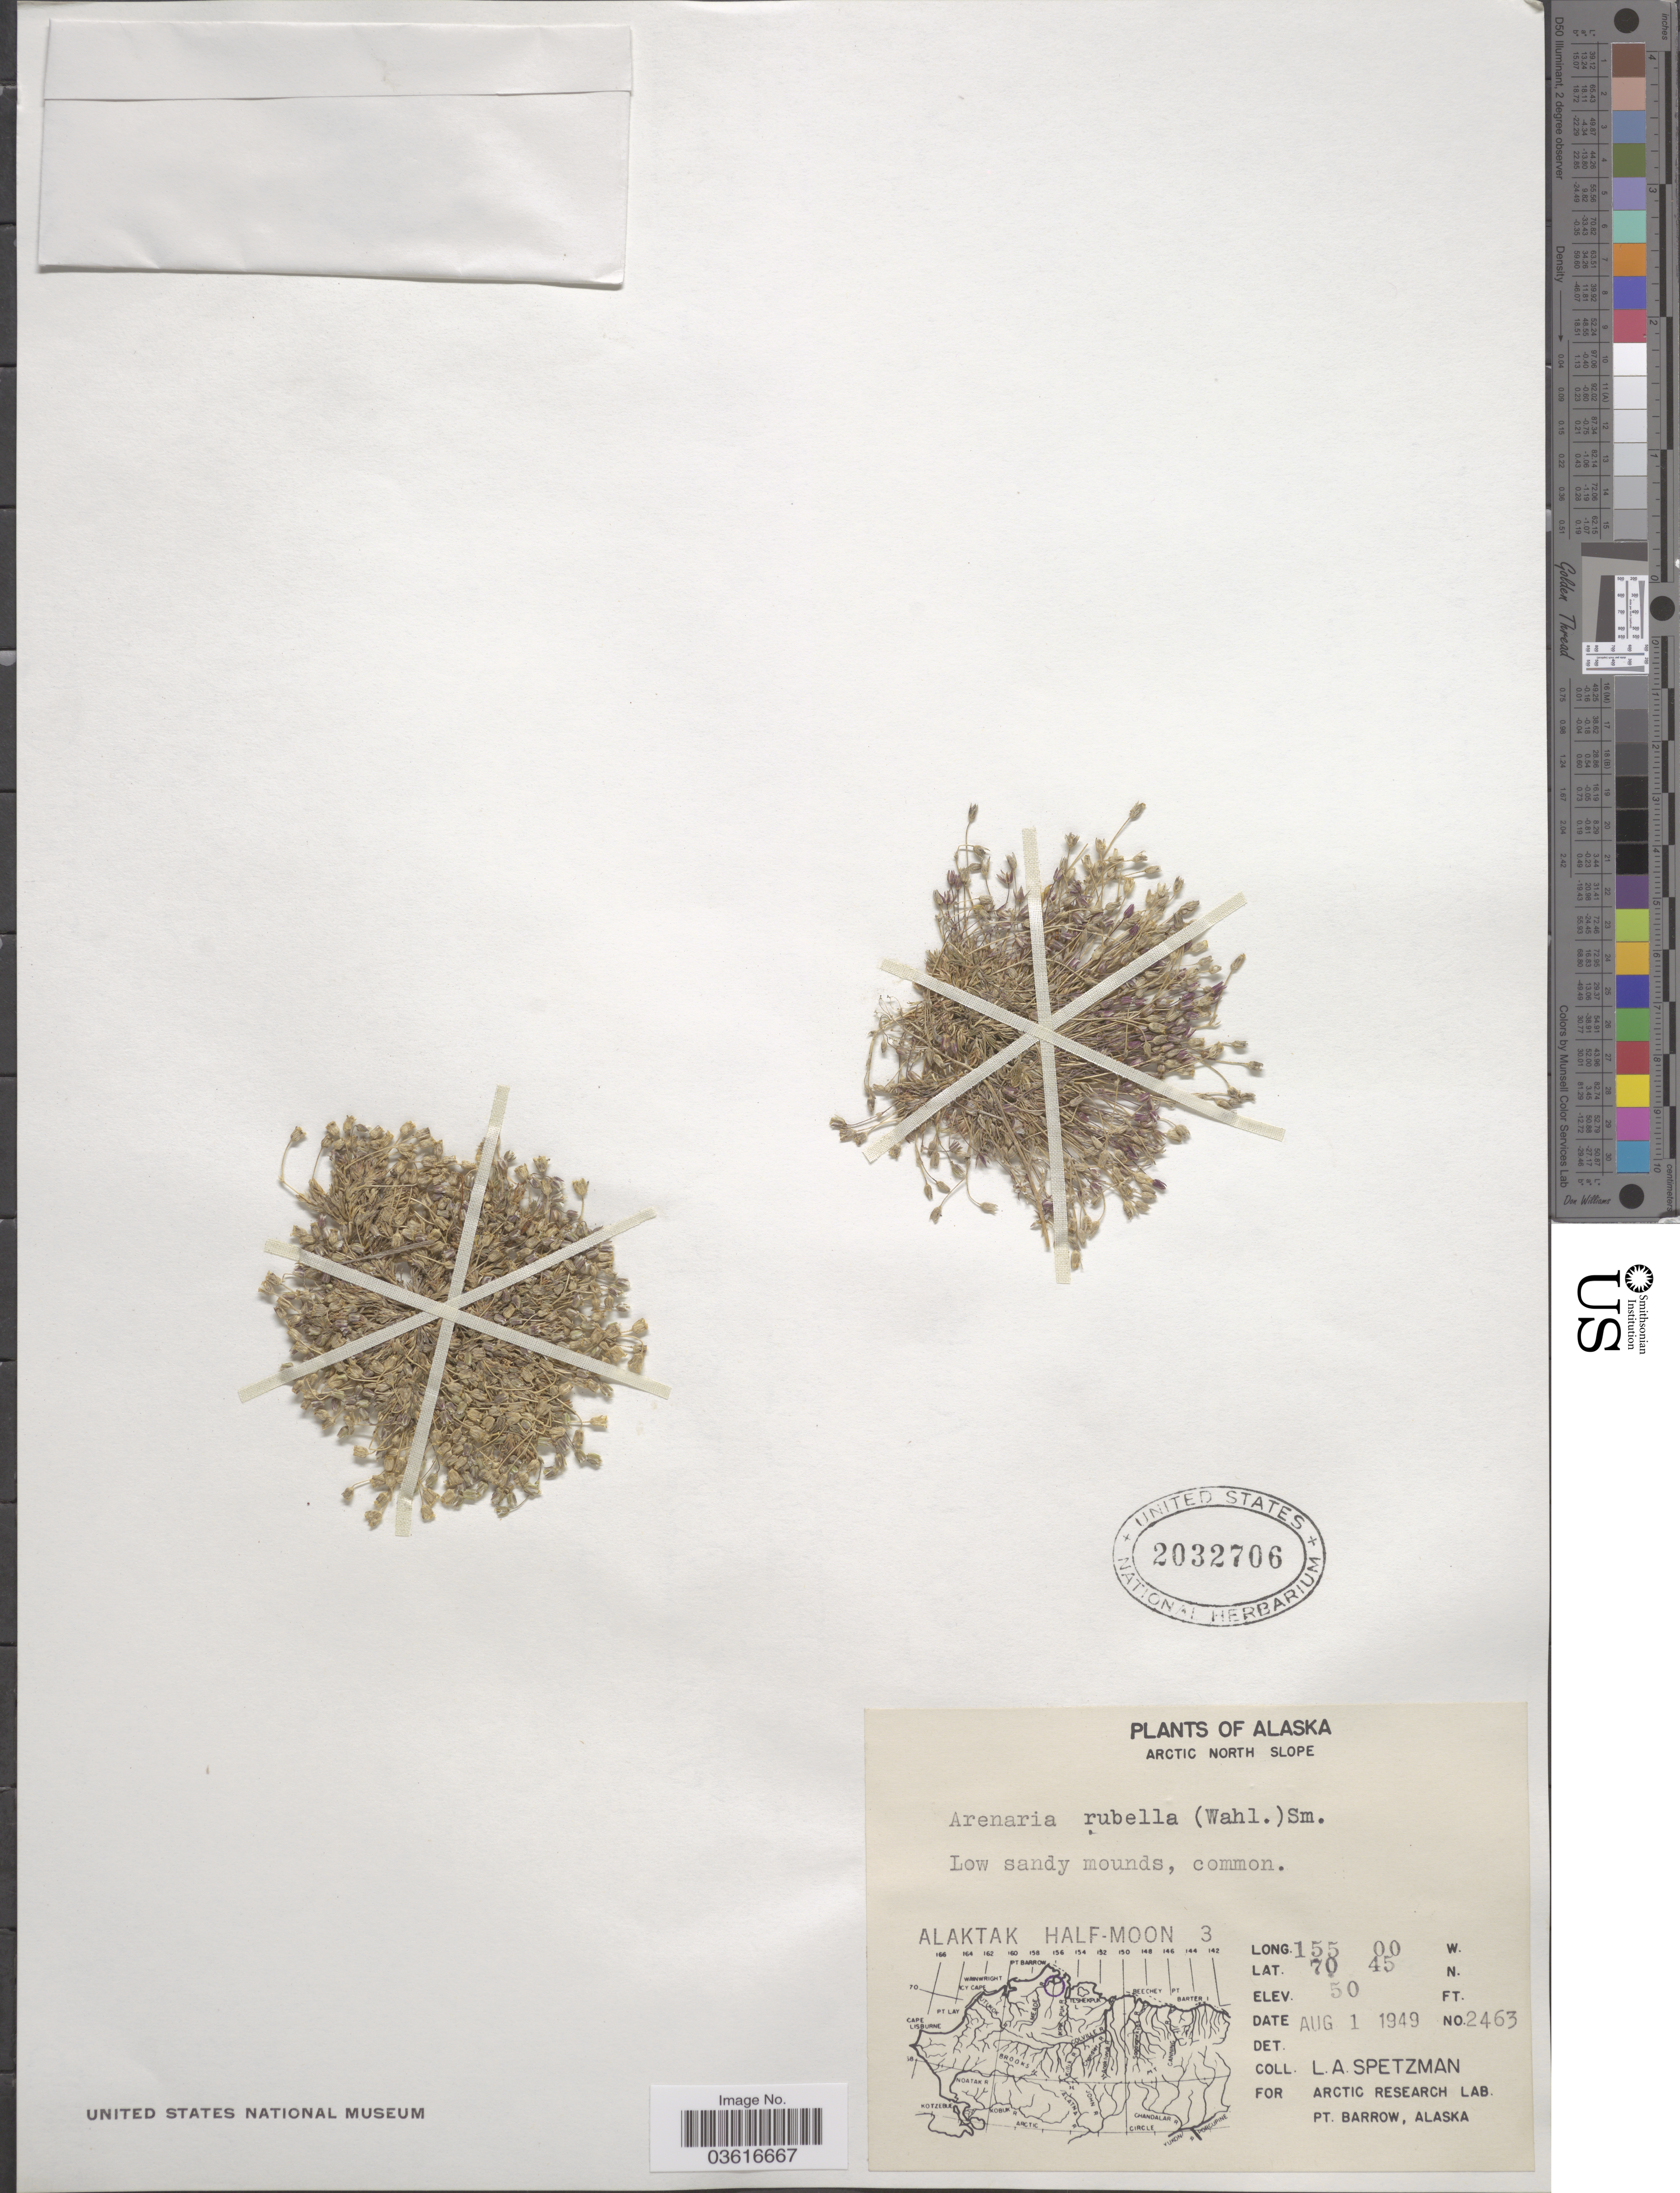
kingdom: Plantae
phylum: Tracheophyta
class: Magnoliopsida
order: Caryophyllales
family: Caryophyllaceae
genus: Minuartia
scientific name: Minuartia rubella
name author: (Wahlenb.) Hiern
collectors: L. Spetzman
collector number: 2463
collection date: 1949-08-01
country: United States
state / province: Alaska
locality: Arctic North Slope. Alaktak Half-Moon 3.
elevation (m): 15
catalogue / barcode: US 2032706